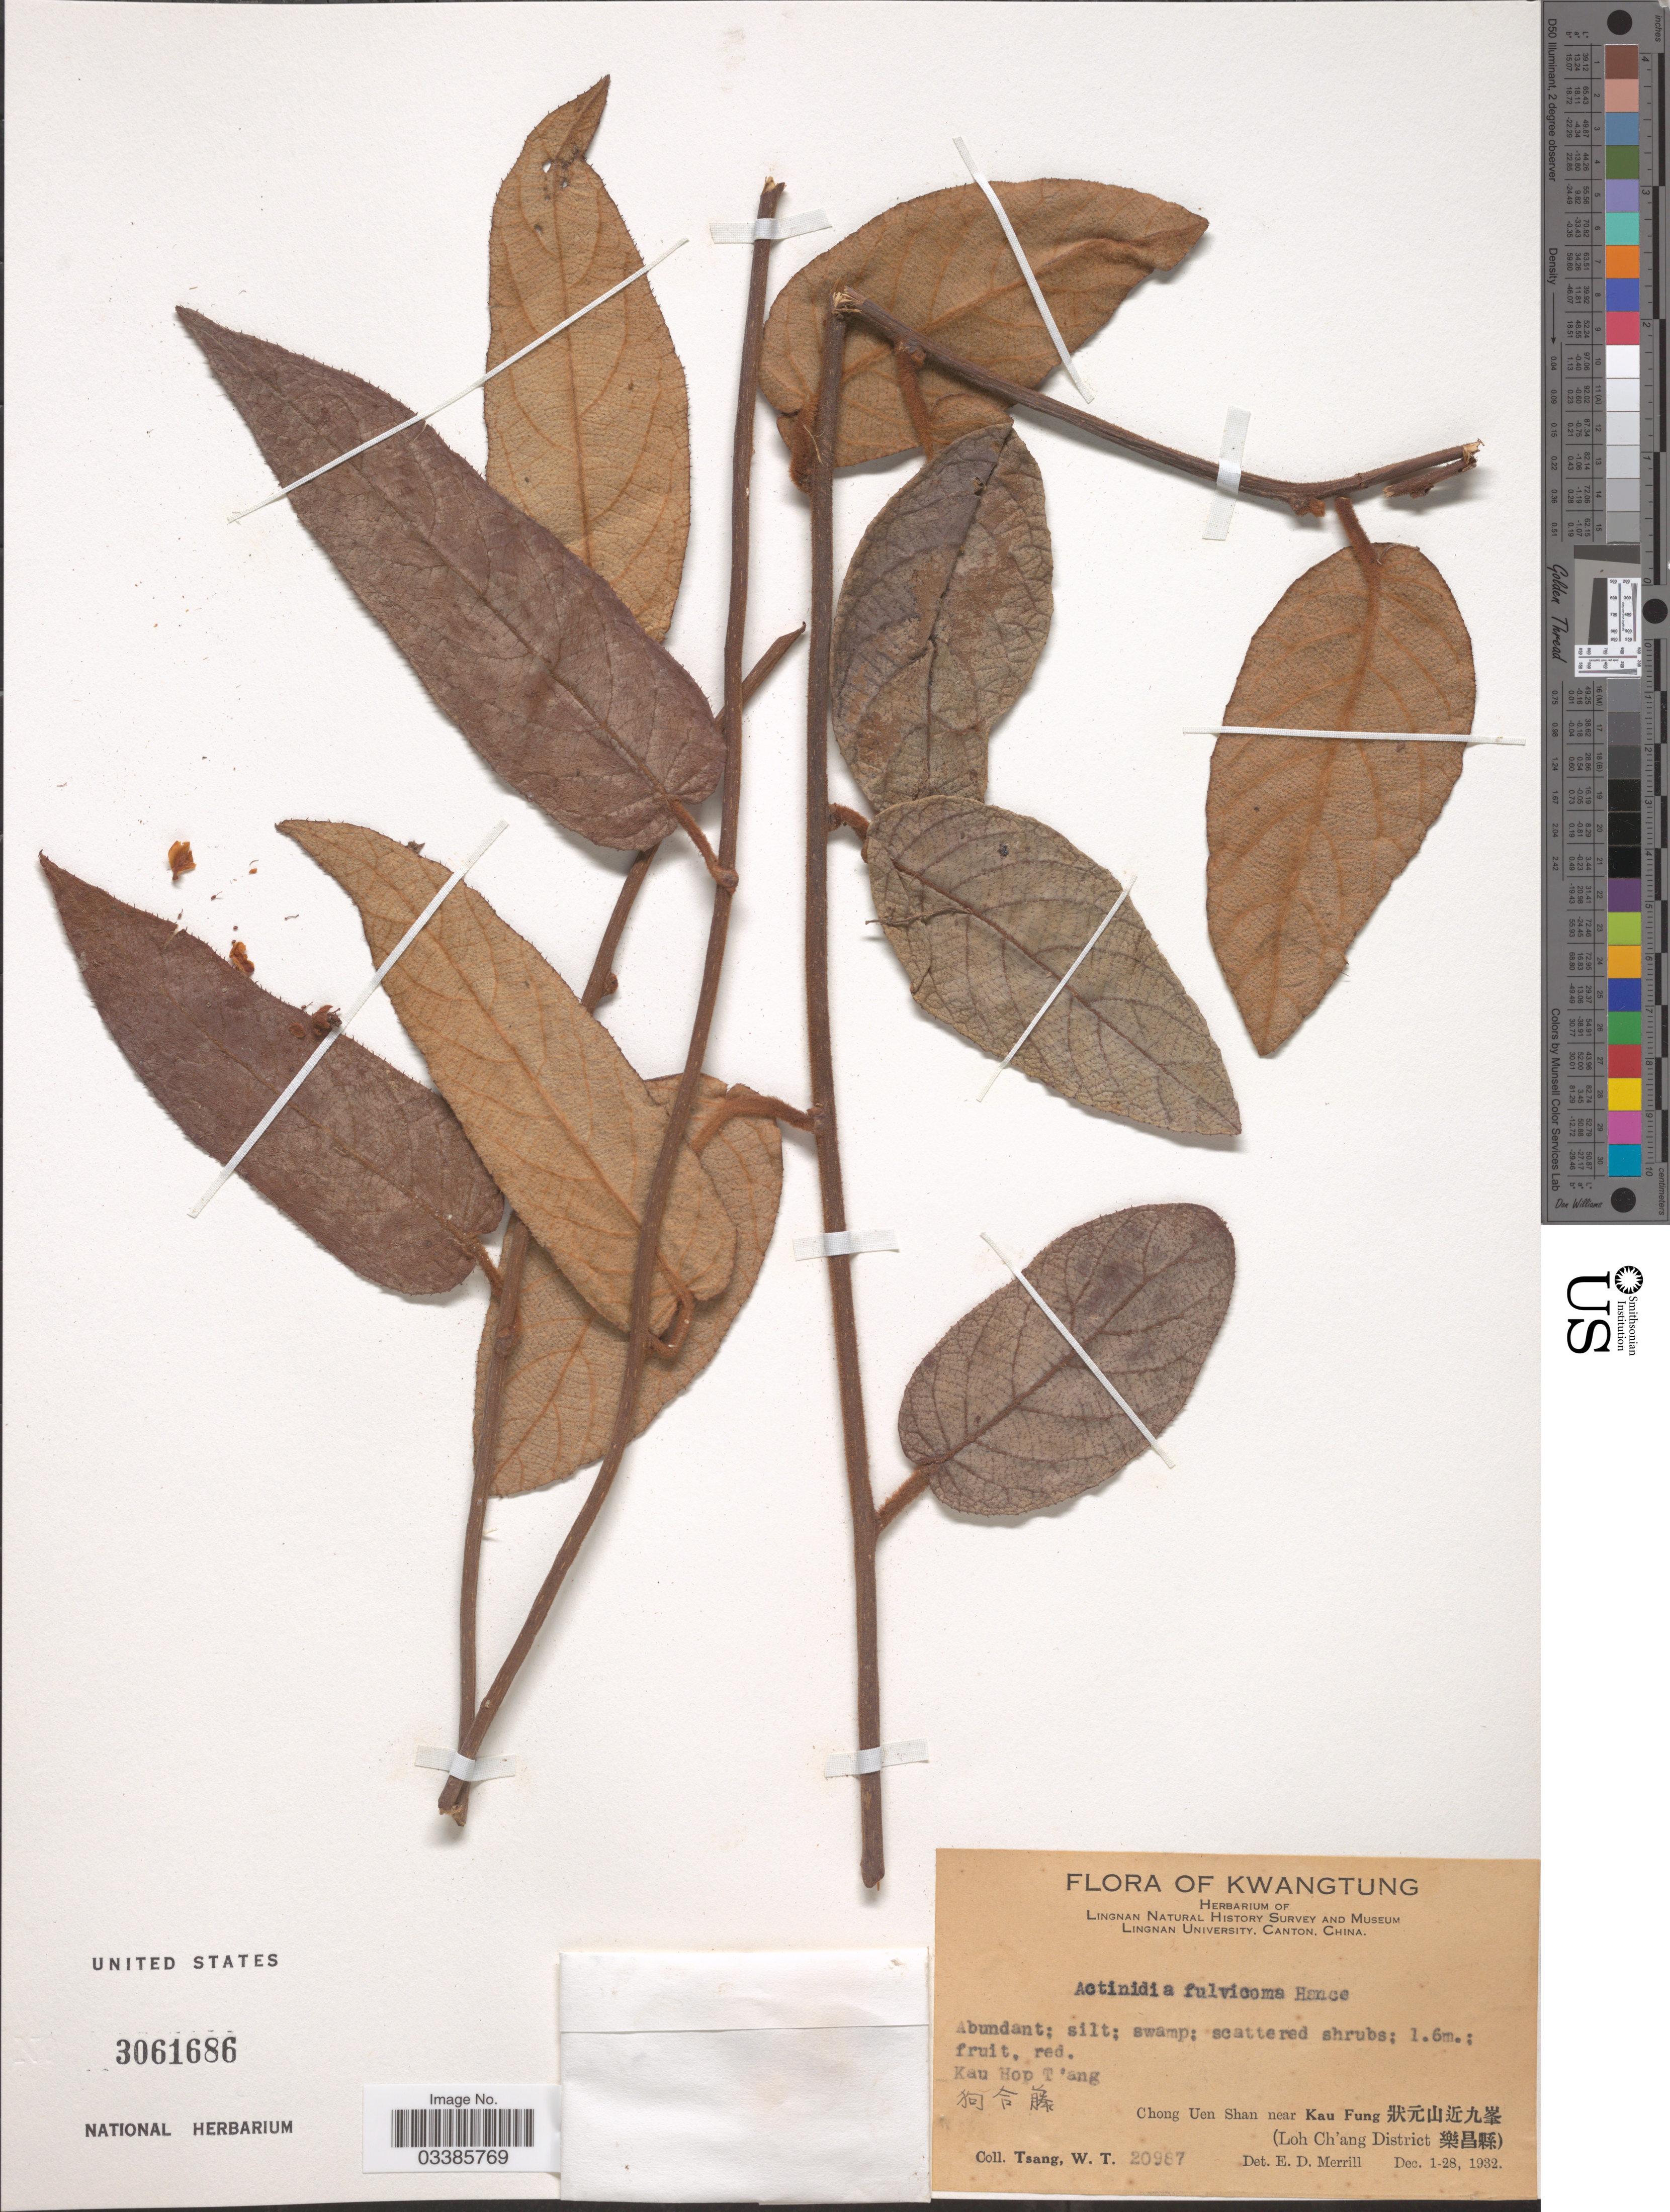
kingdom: Plantae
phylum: Tracheophyta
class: Magnoliopsida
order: Ericales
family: Actinidiaceae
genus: Actinidia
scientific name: Actinidia fulvicoma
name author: Hance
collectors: W. T. Tsang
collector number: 20987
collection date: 1932-12-01/1932-12-28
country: China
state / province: Guangdong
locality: Kwatung.Kau Hop T'ang[unsure placement]. Chong Uen Shan near Kau Fung (Loh Ch'ang District).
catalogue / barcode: US 3061686